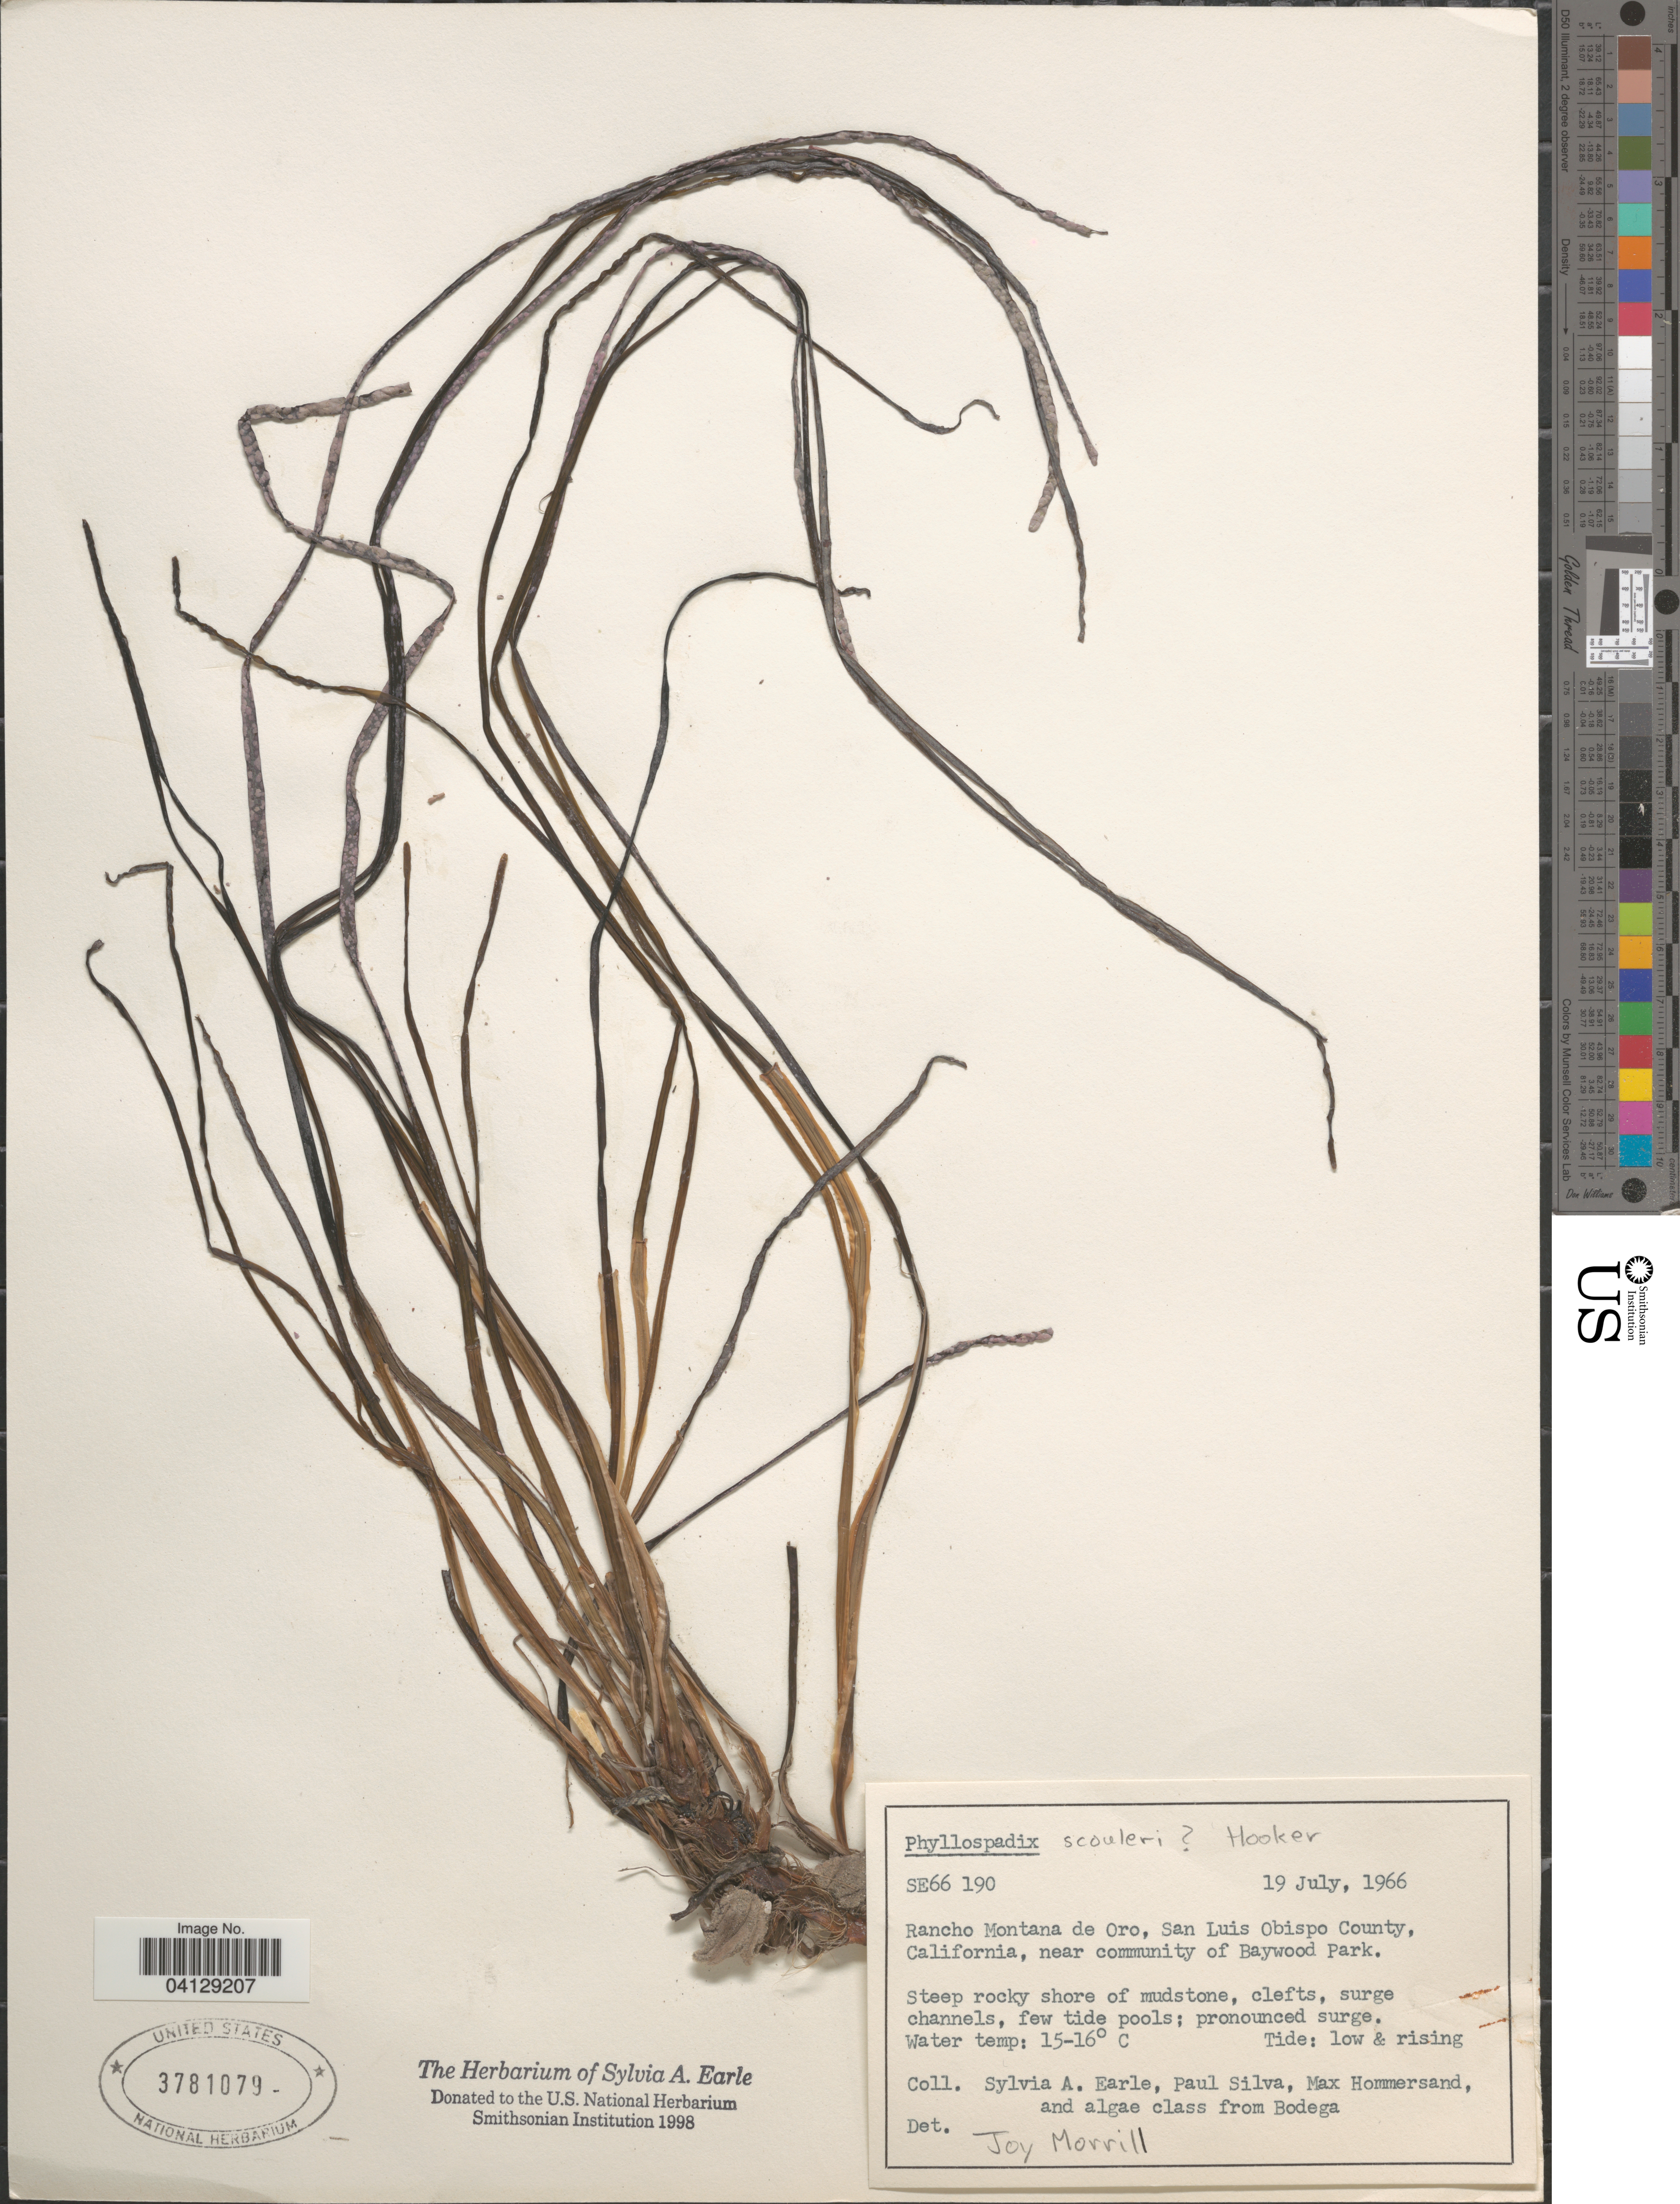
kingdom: Plantae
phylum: Tracheophyta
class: Liliopsida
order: Alismatales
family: Zosteraceae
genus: Phyllospadix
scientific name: Phyllospadix scouleri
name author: Hook.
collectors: S. A. Earle, P. C. Silva, M. H. Hommersand & Algae class from Bodega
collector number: SE66190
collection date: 1966-07-19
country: United States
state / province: California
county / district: San Luis Obispo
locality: Rancho Montana de Oro, San Luis Obispo County, near community of Baywood Park.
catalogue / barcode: US 3781079